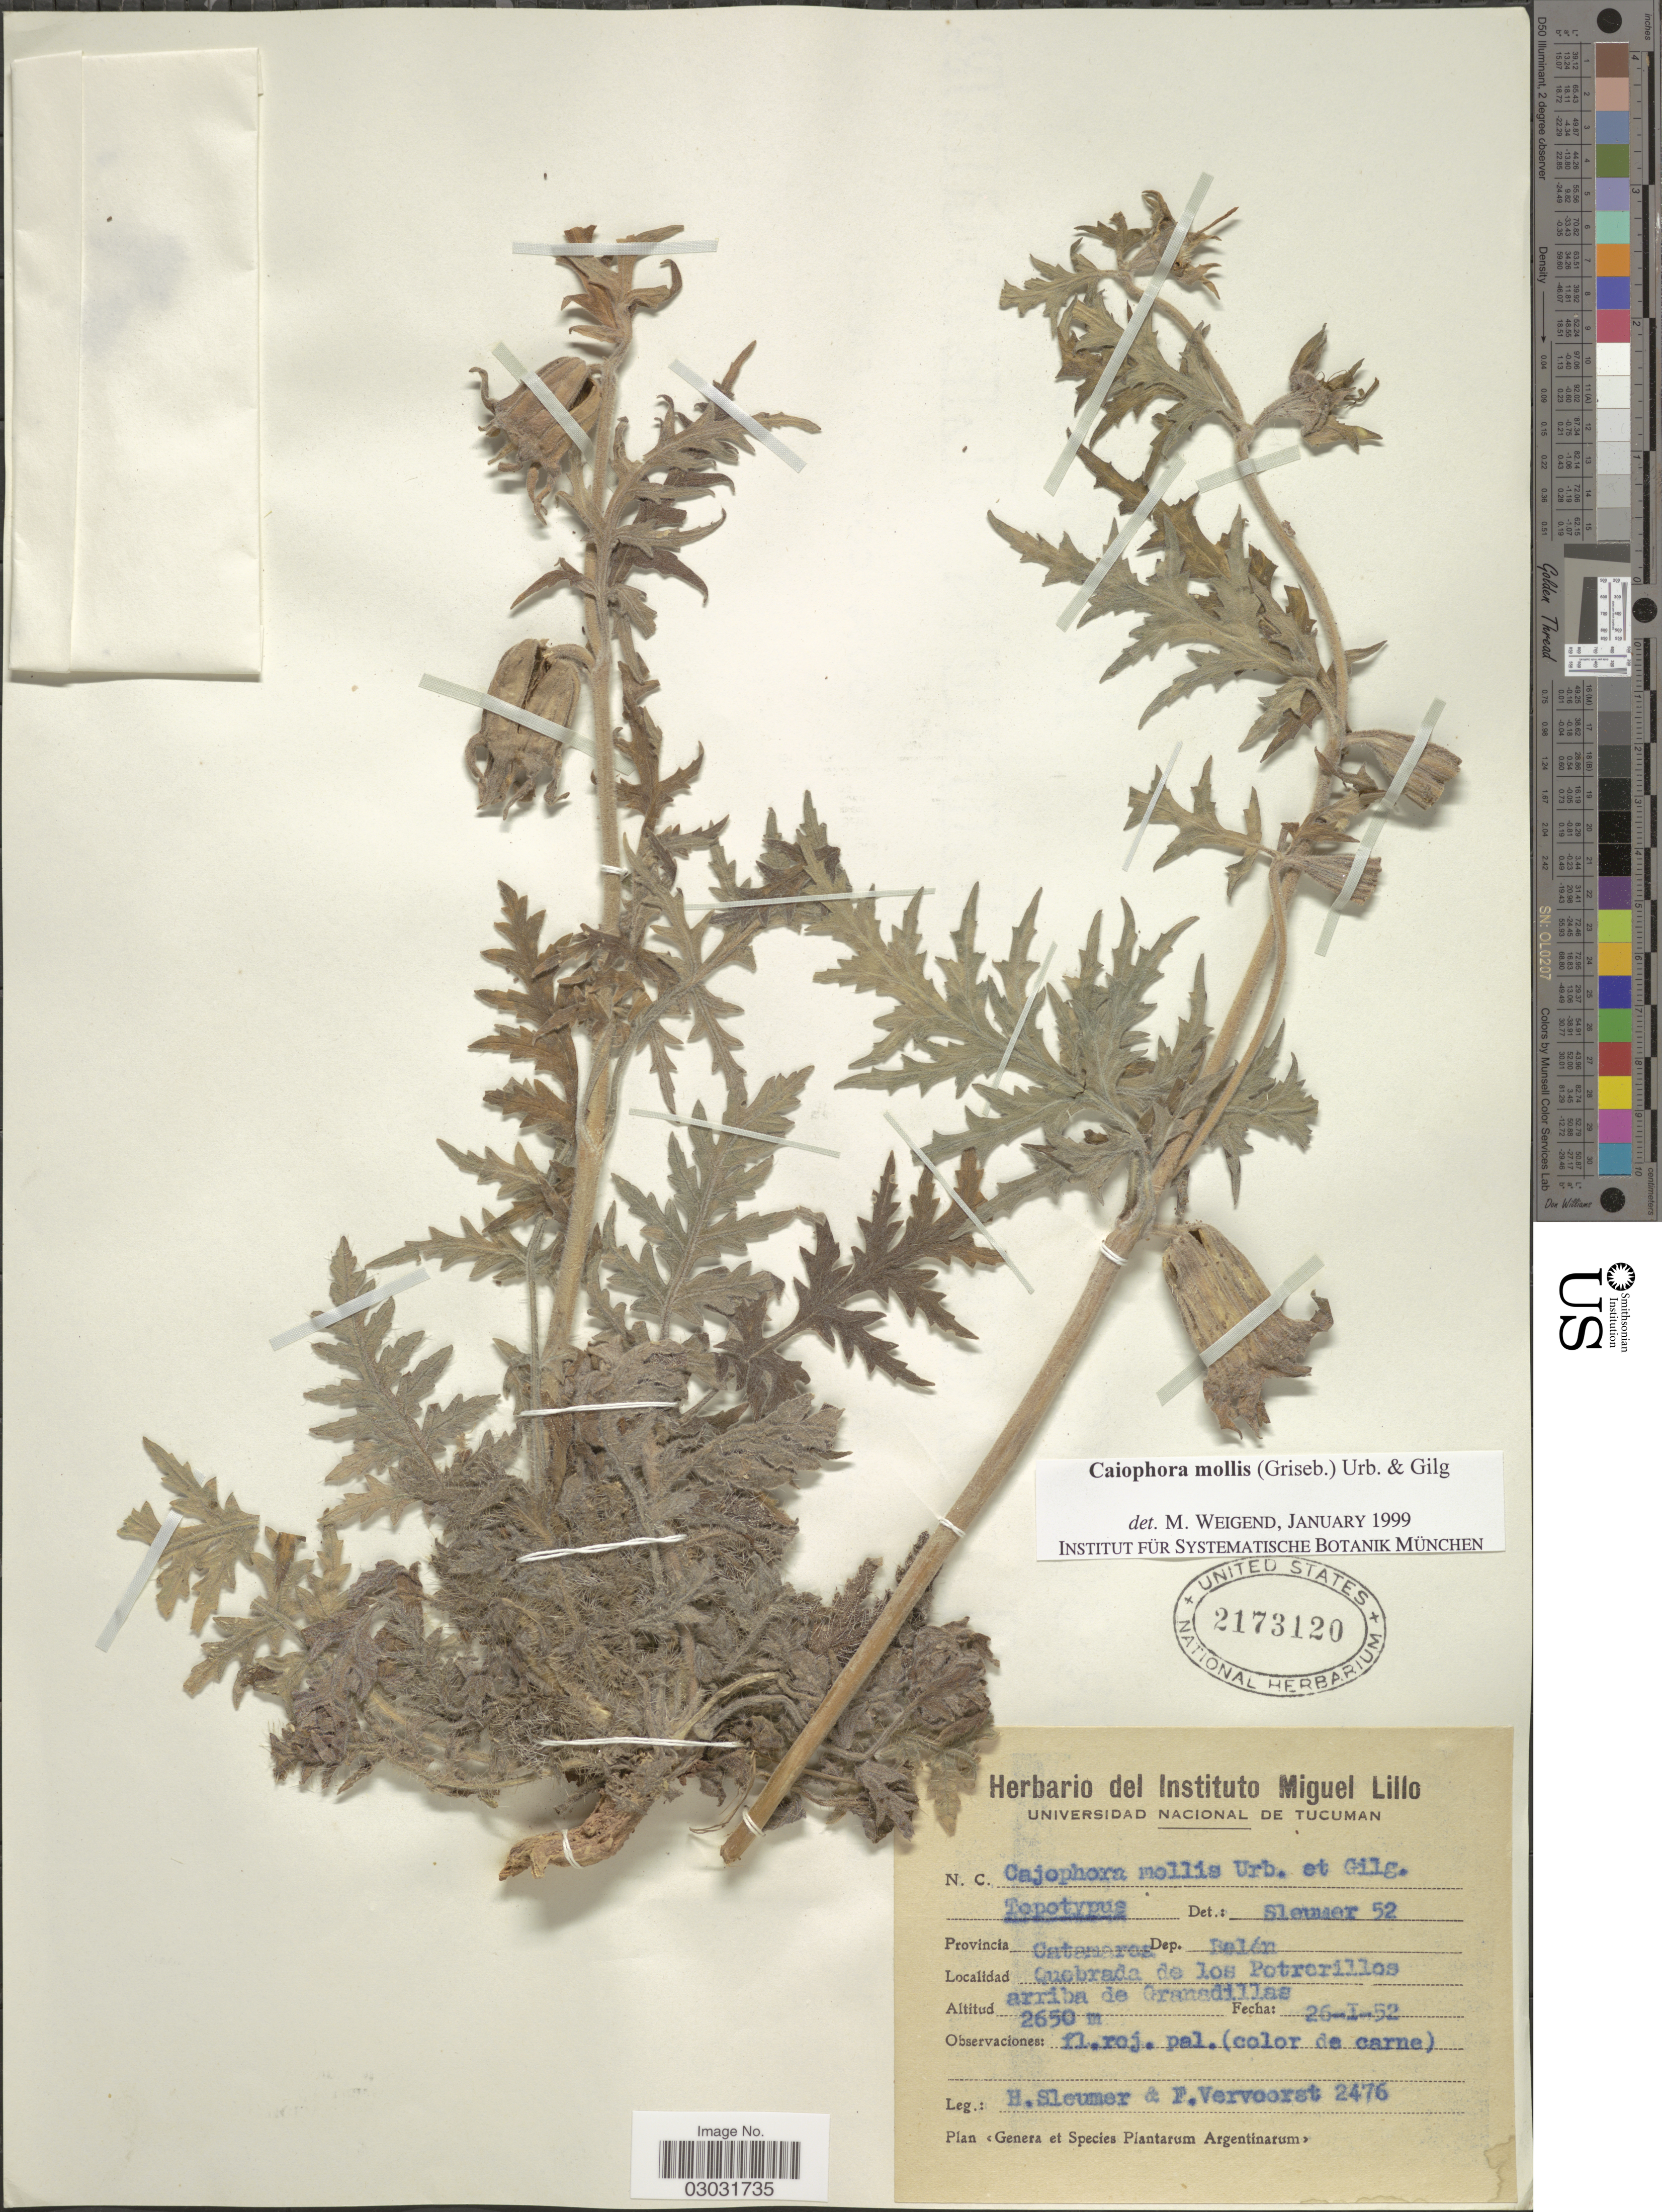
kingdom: Plantae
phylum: Tracheophyta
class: Magnoliopsida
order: Cornales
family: Loasaceae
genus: Caiophora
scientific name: Caiophora mollis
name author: (Griseb.) Urb. & Gilg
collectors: H. O. Sleumer & F. Vervoorst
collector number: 2476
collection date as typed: Transcribed d/m/y: 26/1/52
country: Argentina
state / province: Catamarca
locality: Dep. Belén. Quebrada de los Potrerillos arriba de Granadillas.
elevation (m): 2650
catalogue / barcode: US 2173120